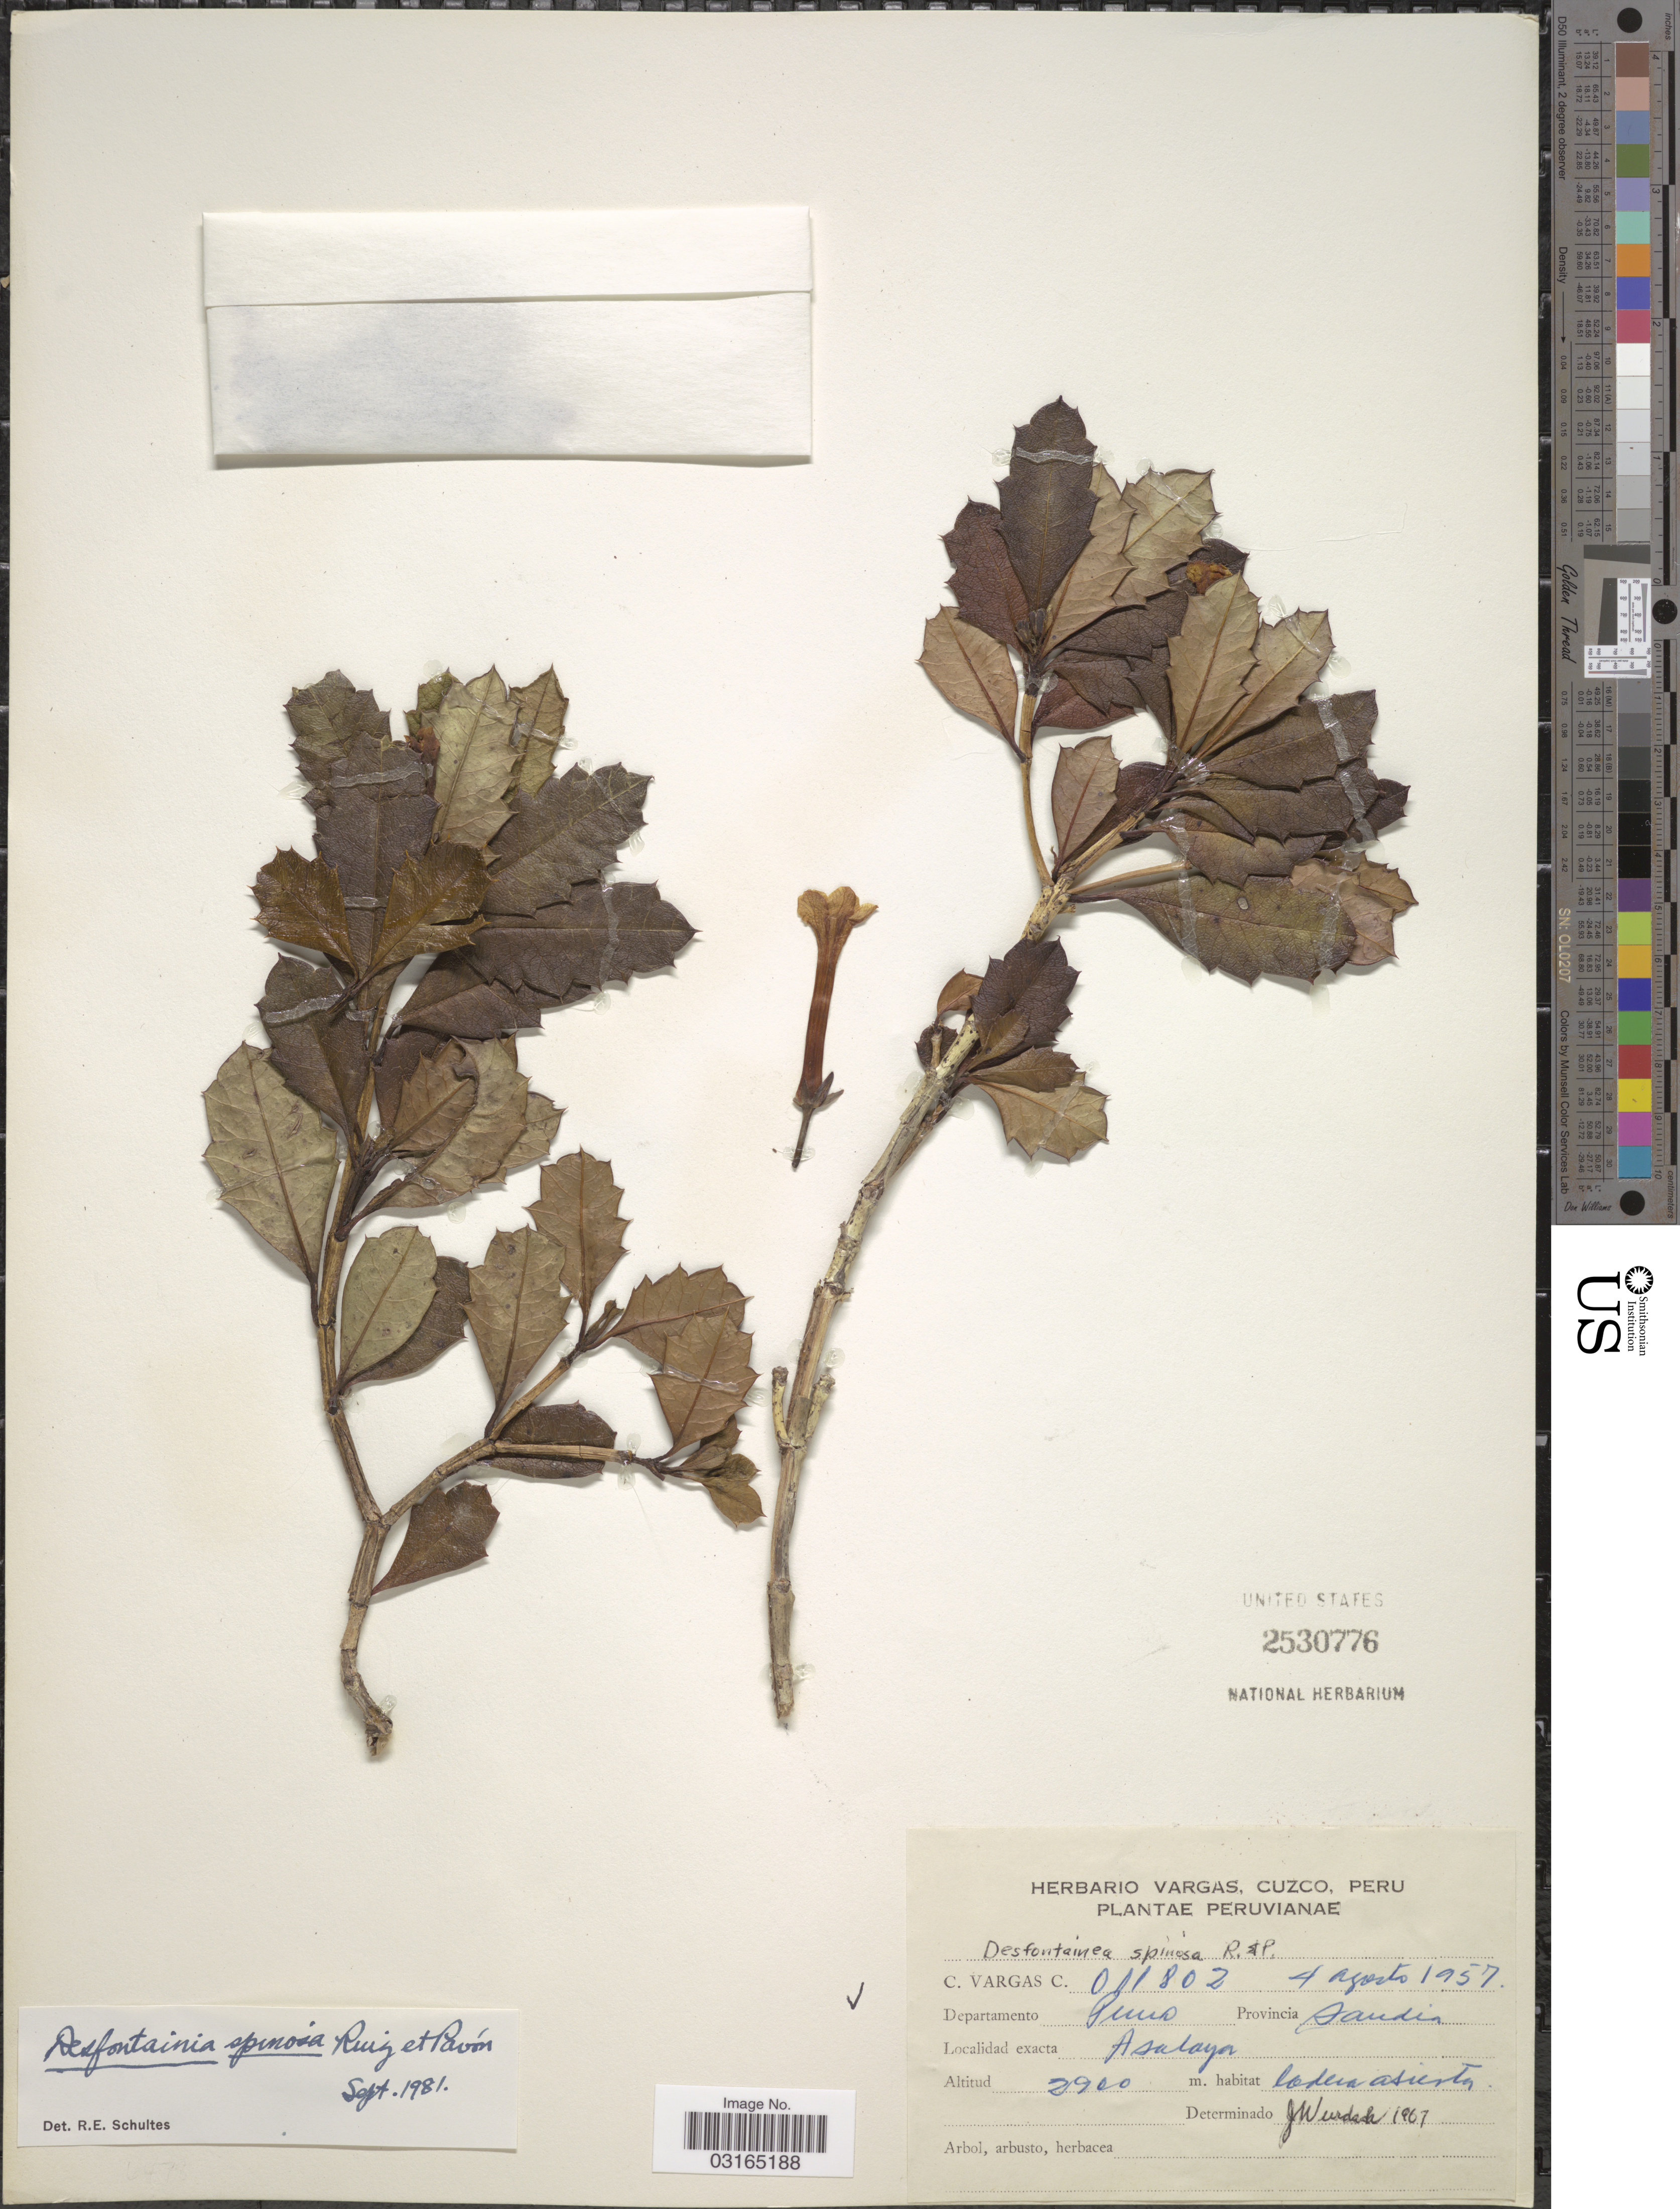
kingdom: Plantae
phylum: Tracheophyta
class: Magnoliopsida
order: Bruniales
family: Columelliaceae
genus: Desfontainia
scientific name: Desfontainia spinosa var. spinosa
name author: Ruiz & Pav.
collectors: C. Vargas Calderón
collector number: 011802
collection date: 1957-08-04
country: Peru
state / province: Puno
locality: Departamento Puno. Provincia Sandia. Asalaya.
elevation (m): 2900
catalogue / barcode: US 2530776